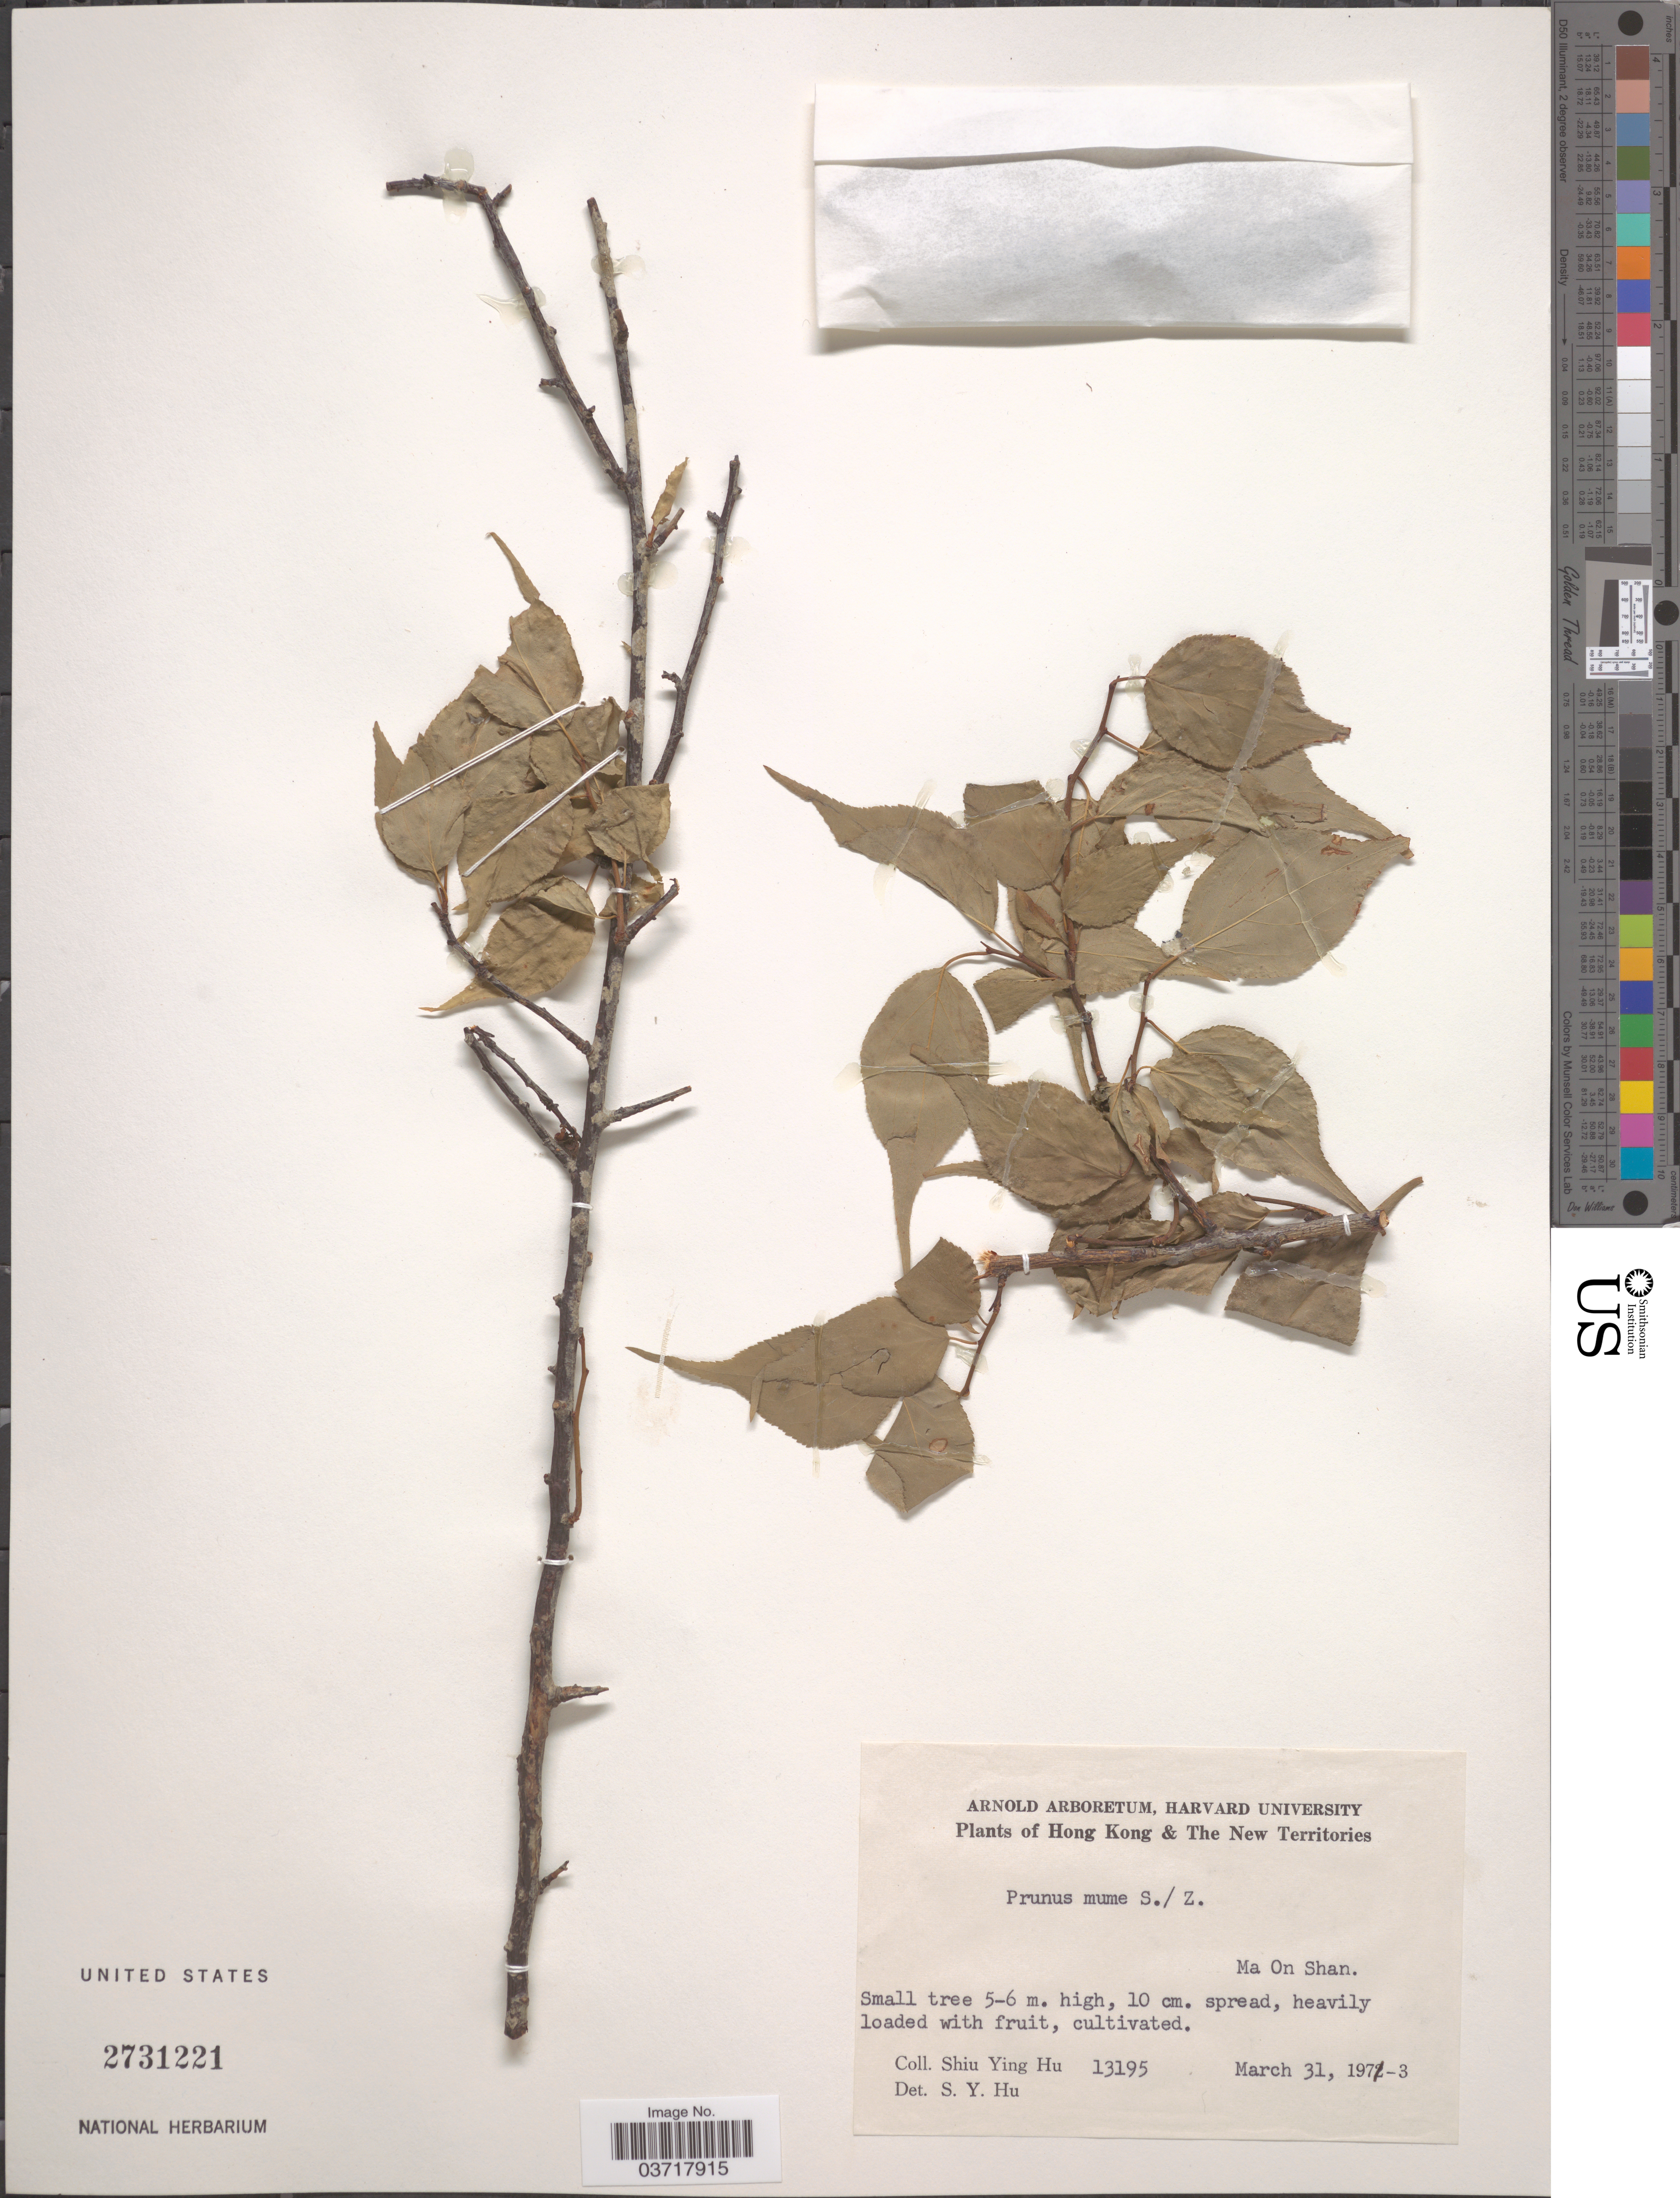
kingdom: Plantae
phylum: Tracheophyta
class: Magnoliopsida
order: Rosales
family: Rosaceae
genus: Prunus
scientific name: Prunus mume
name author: (Siebold) Siebold & Zucc.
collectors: S. Y. Hu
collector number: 13195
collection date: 1973-03-31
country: China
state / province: Hong Kong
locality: The New Territories. Ma On Shan.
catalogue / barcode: US 2731221